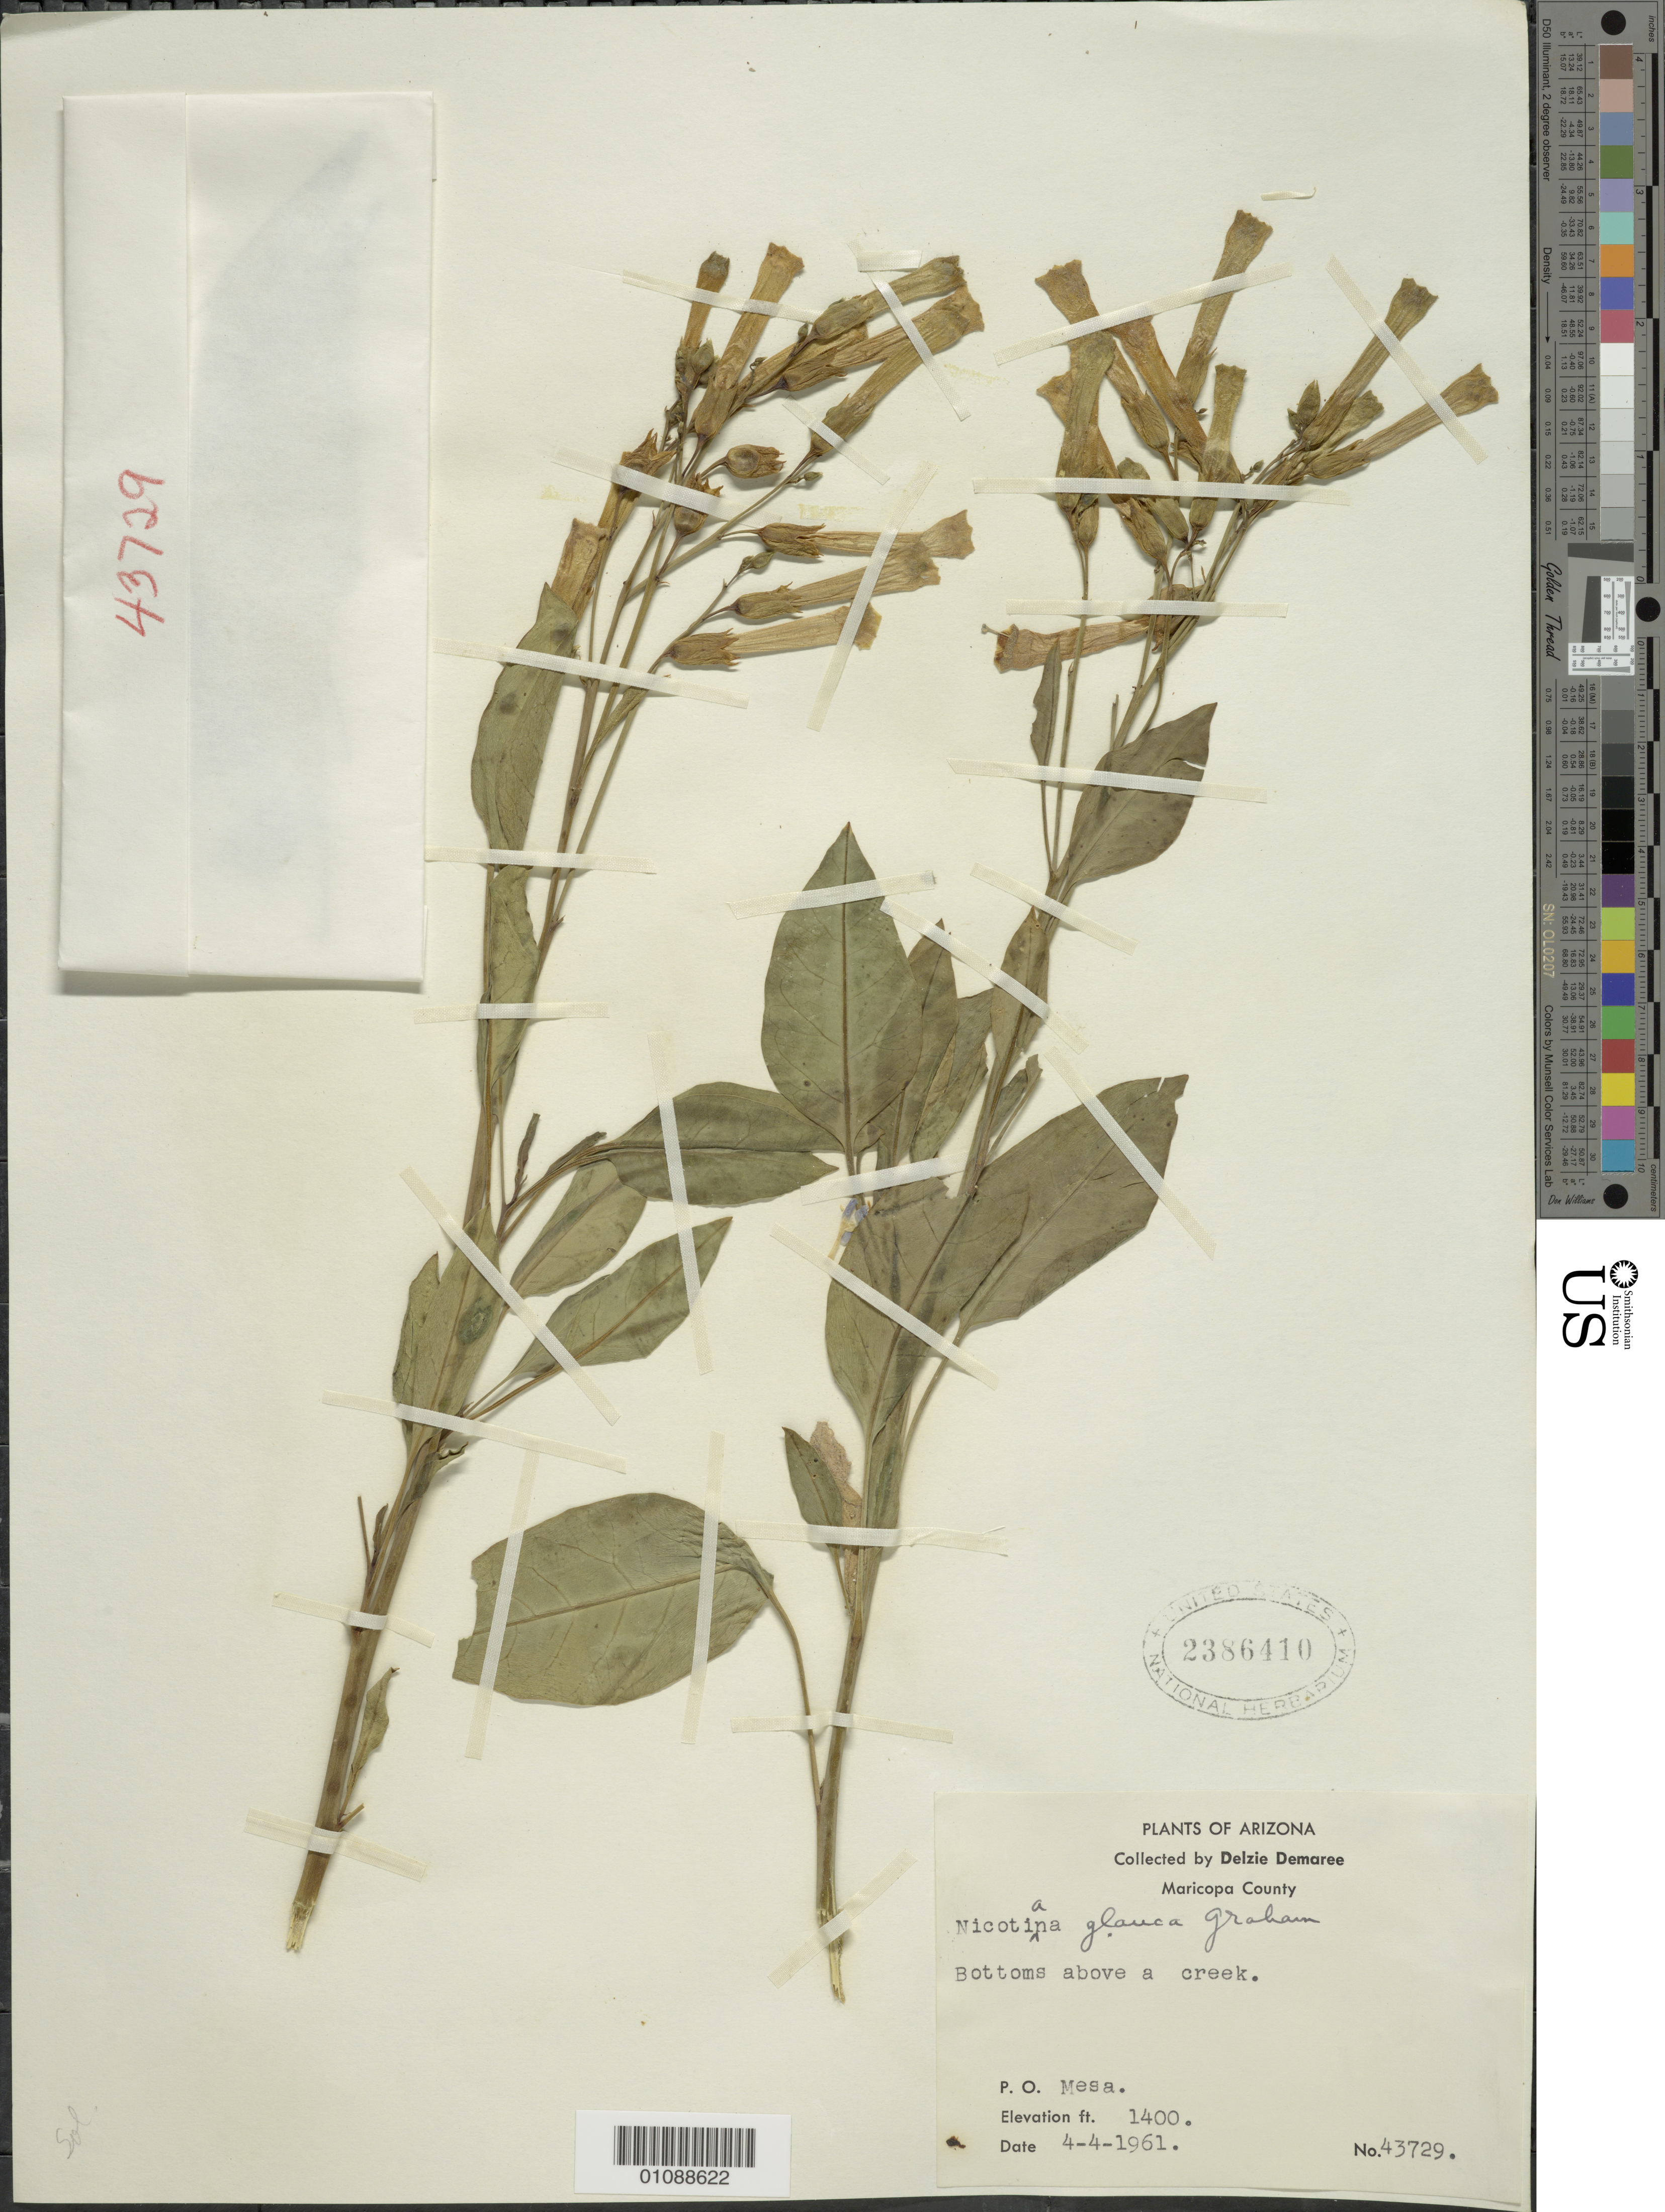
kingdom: Plantae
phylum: Tracheophyta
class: Magnoliopsida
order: Solanales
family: Solanaceae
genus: Nicotiana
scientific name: Nicotiana glauca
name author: Graham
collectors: D. Demaree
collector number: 43729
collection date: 1961-04-04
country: United States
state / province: Arizona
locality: Maricopa County. P. O. Mesa.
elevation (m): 427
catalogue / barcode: US 2386410